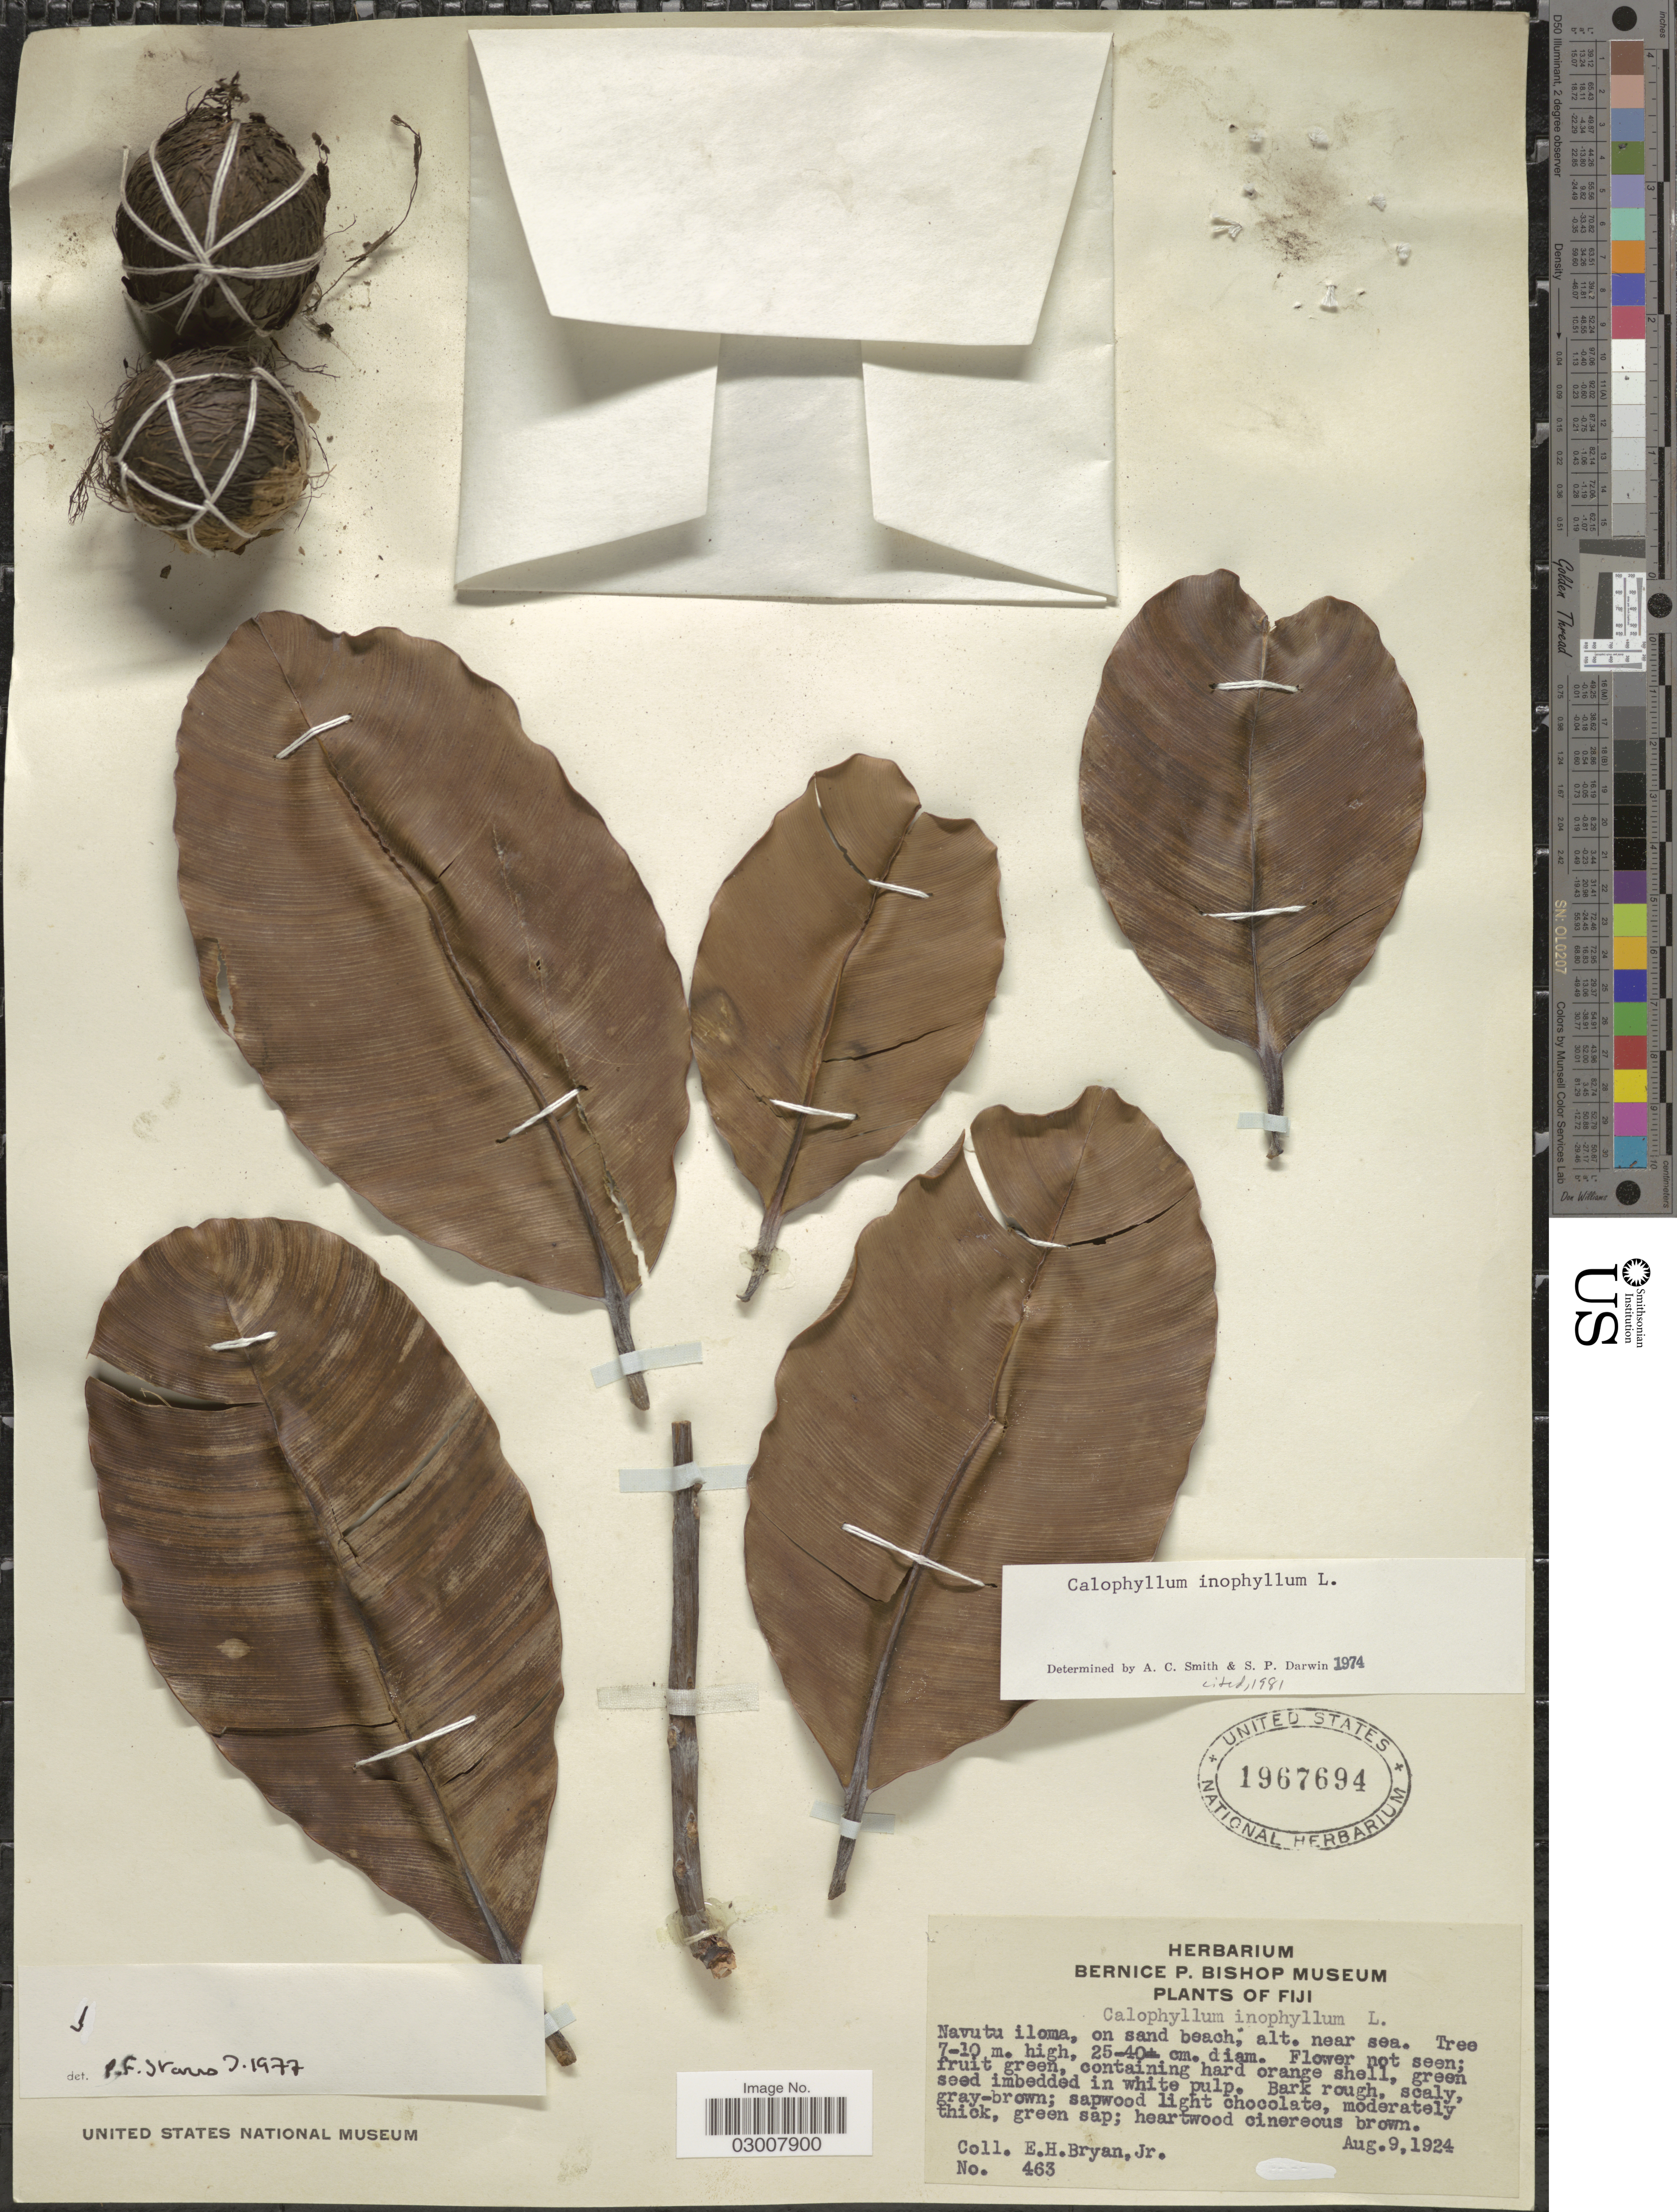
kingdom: Plantae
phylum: Tracheophyta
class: Magnoliopsida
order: Malpighiales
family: Calophyllaceae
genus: Calophyllum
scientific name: Calophyllum inophyllum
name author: L.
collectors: E. Bryan Jr.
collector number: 463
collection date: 1924-08-09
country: Fiji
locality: Navutu iloma, on sand beach.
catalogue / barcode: US 1967694